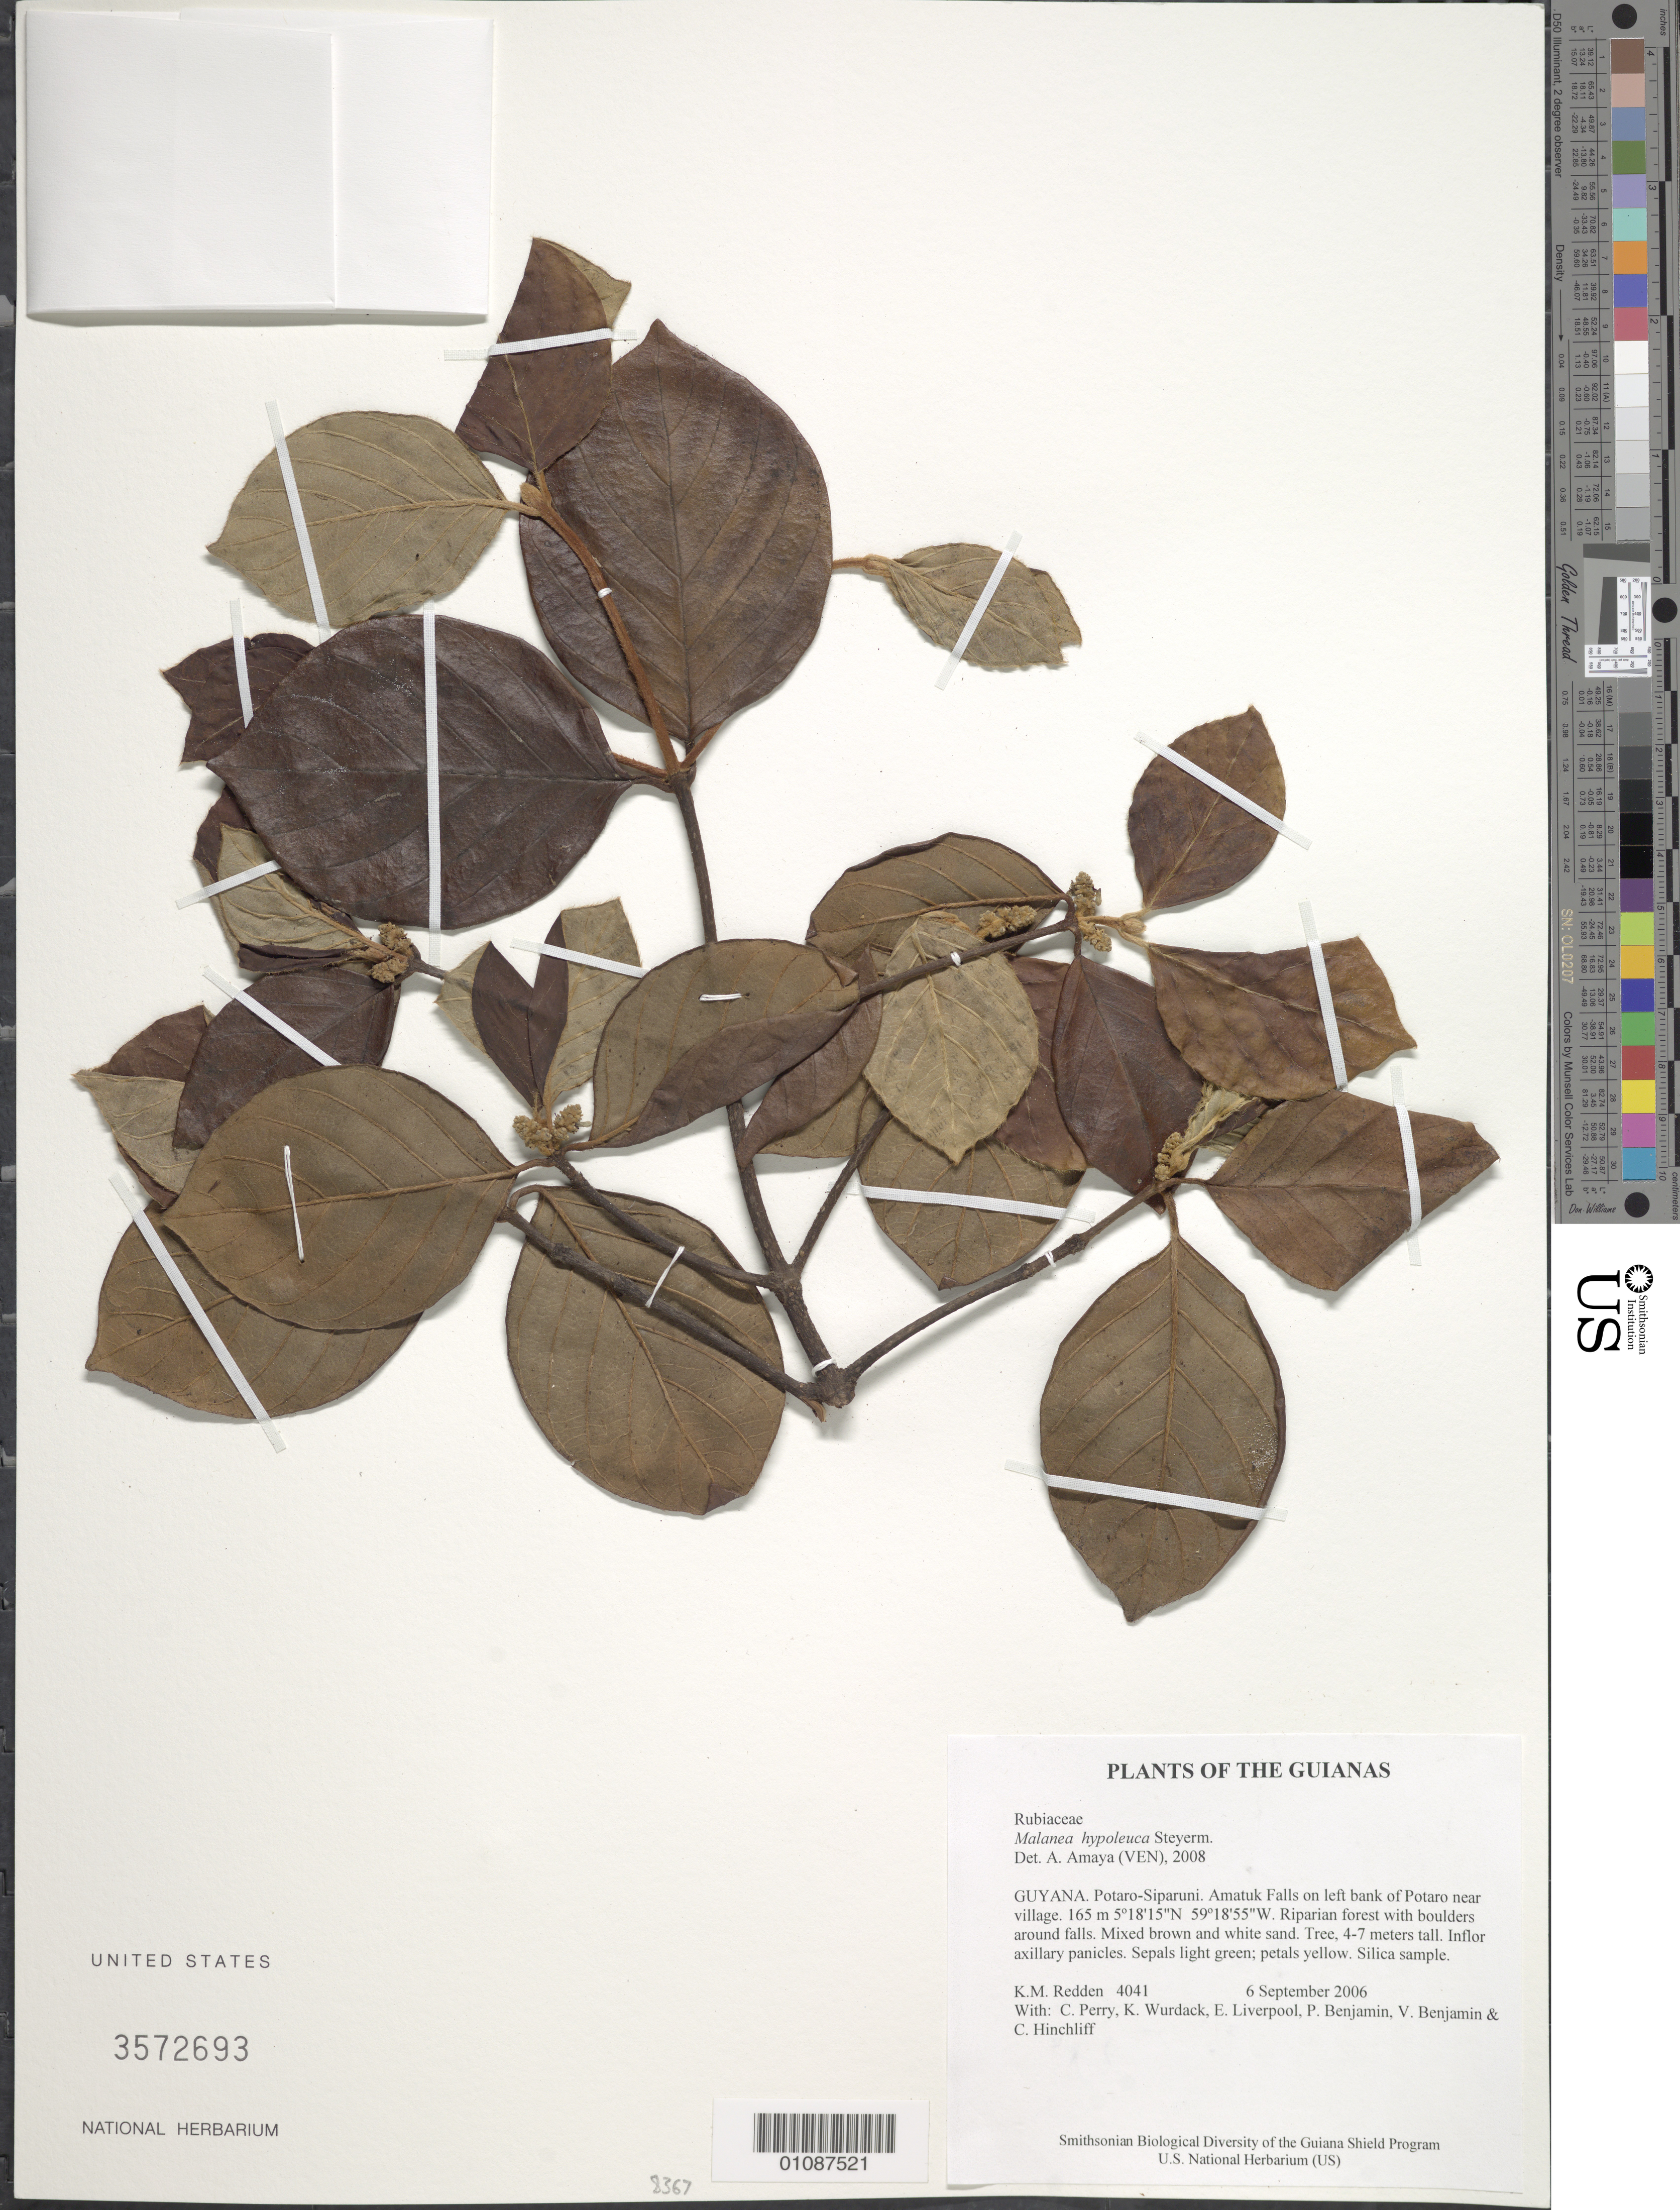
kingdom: Plantae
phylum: Tracheophyta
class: Magnoliopsida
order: Gentianales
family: Rubiaceae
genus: Malanea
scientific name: Malanea hypoleuca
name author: Steyerm.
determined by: Amaya, A.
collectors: K. M. Redden, C. Perry, K. Wurdack, E. Liverpool, P. Benjamin, V. Benjamin & C. E. Hinchliff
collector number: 4041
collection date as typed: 6 September 2006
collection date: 2006-09-06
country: Guyana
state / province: Potaro-Siparuni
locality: Amatuk Falls on left bank of Potaro near village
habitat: Riparian forest with boulders around falls. Mixed brown and white sand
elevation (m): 165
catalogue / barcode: US 3572693